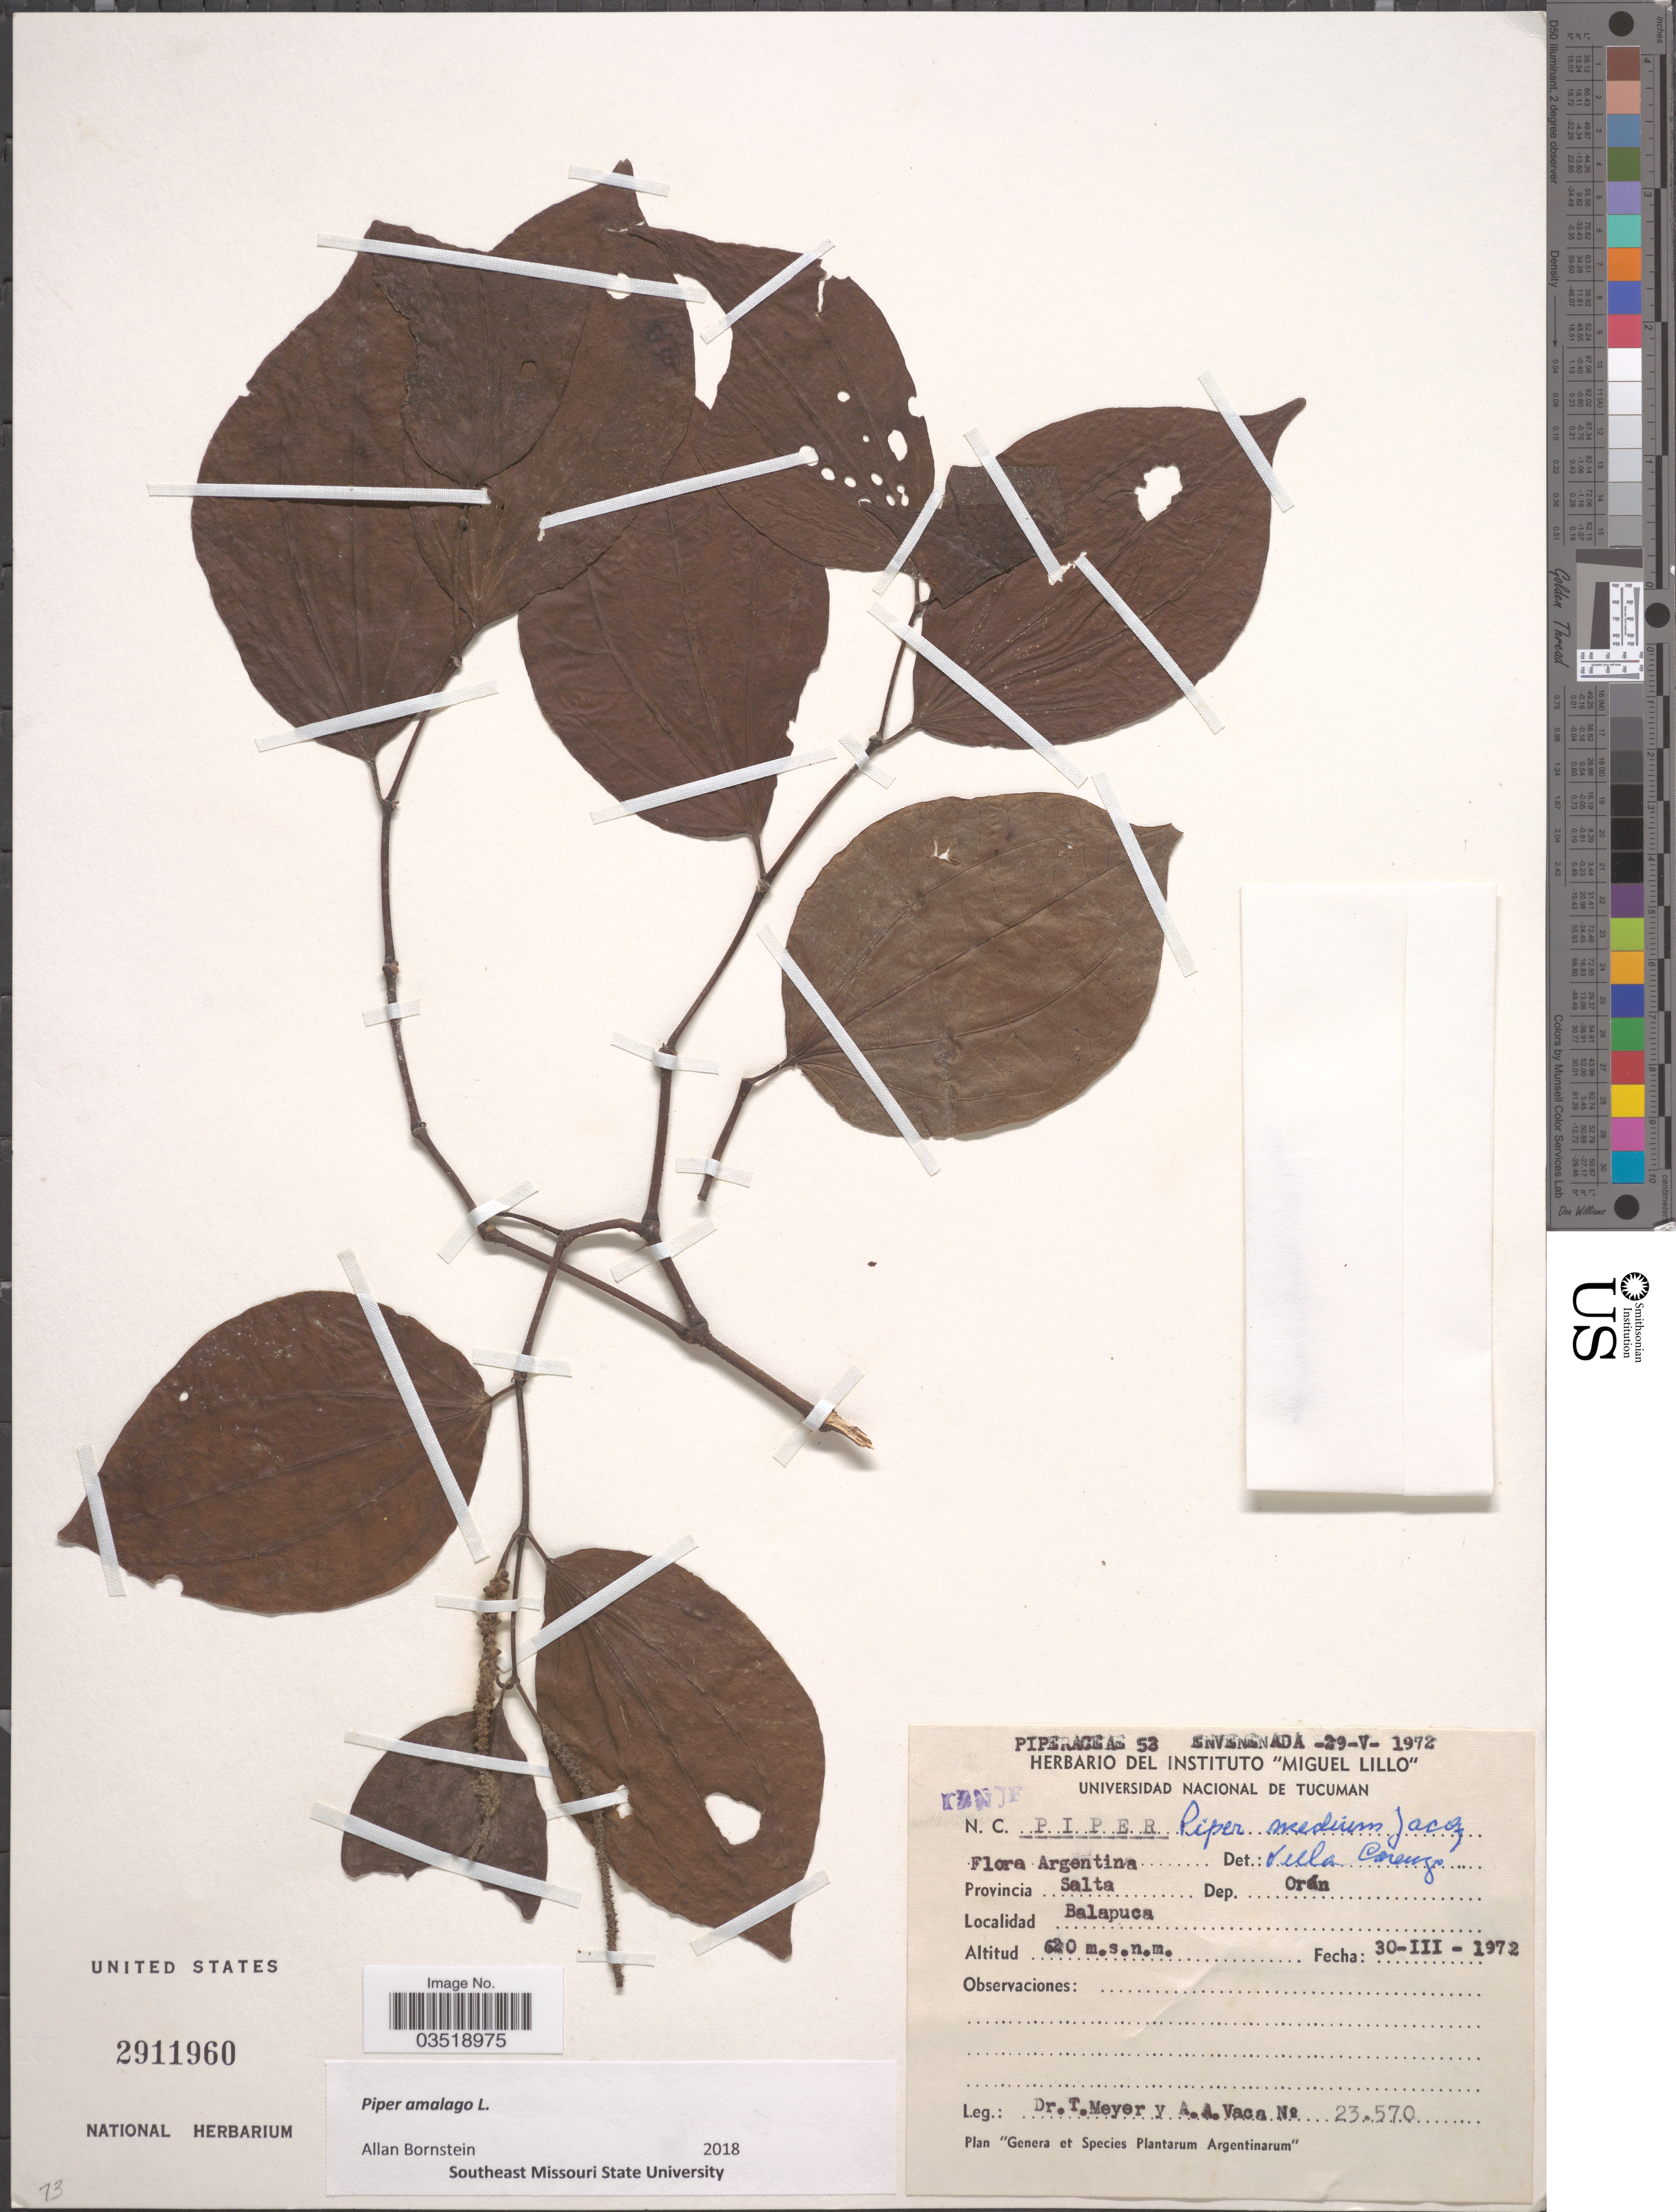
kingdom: Plantae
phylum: Tracheophyta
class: Magnoliopsida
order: Piperales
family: Piperaceae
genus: Piper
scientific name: Piper amalago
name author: L.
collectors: T. Meyer & A. Vaca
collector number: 23570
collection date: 1972-03-30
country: Argentina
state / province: Salta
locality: Dep. Orán. Balapuca.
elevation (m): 620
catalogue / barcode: US 2911960